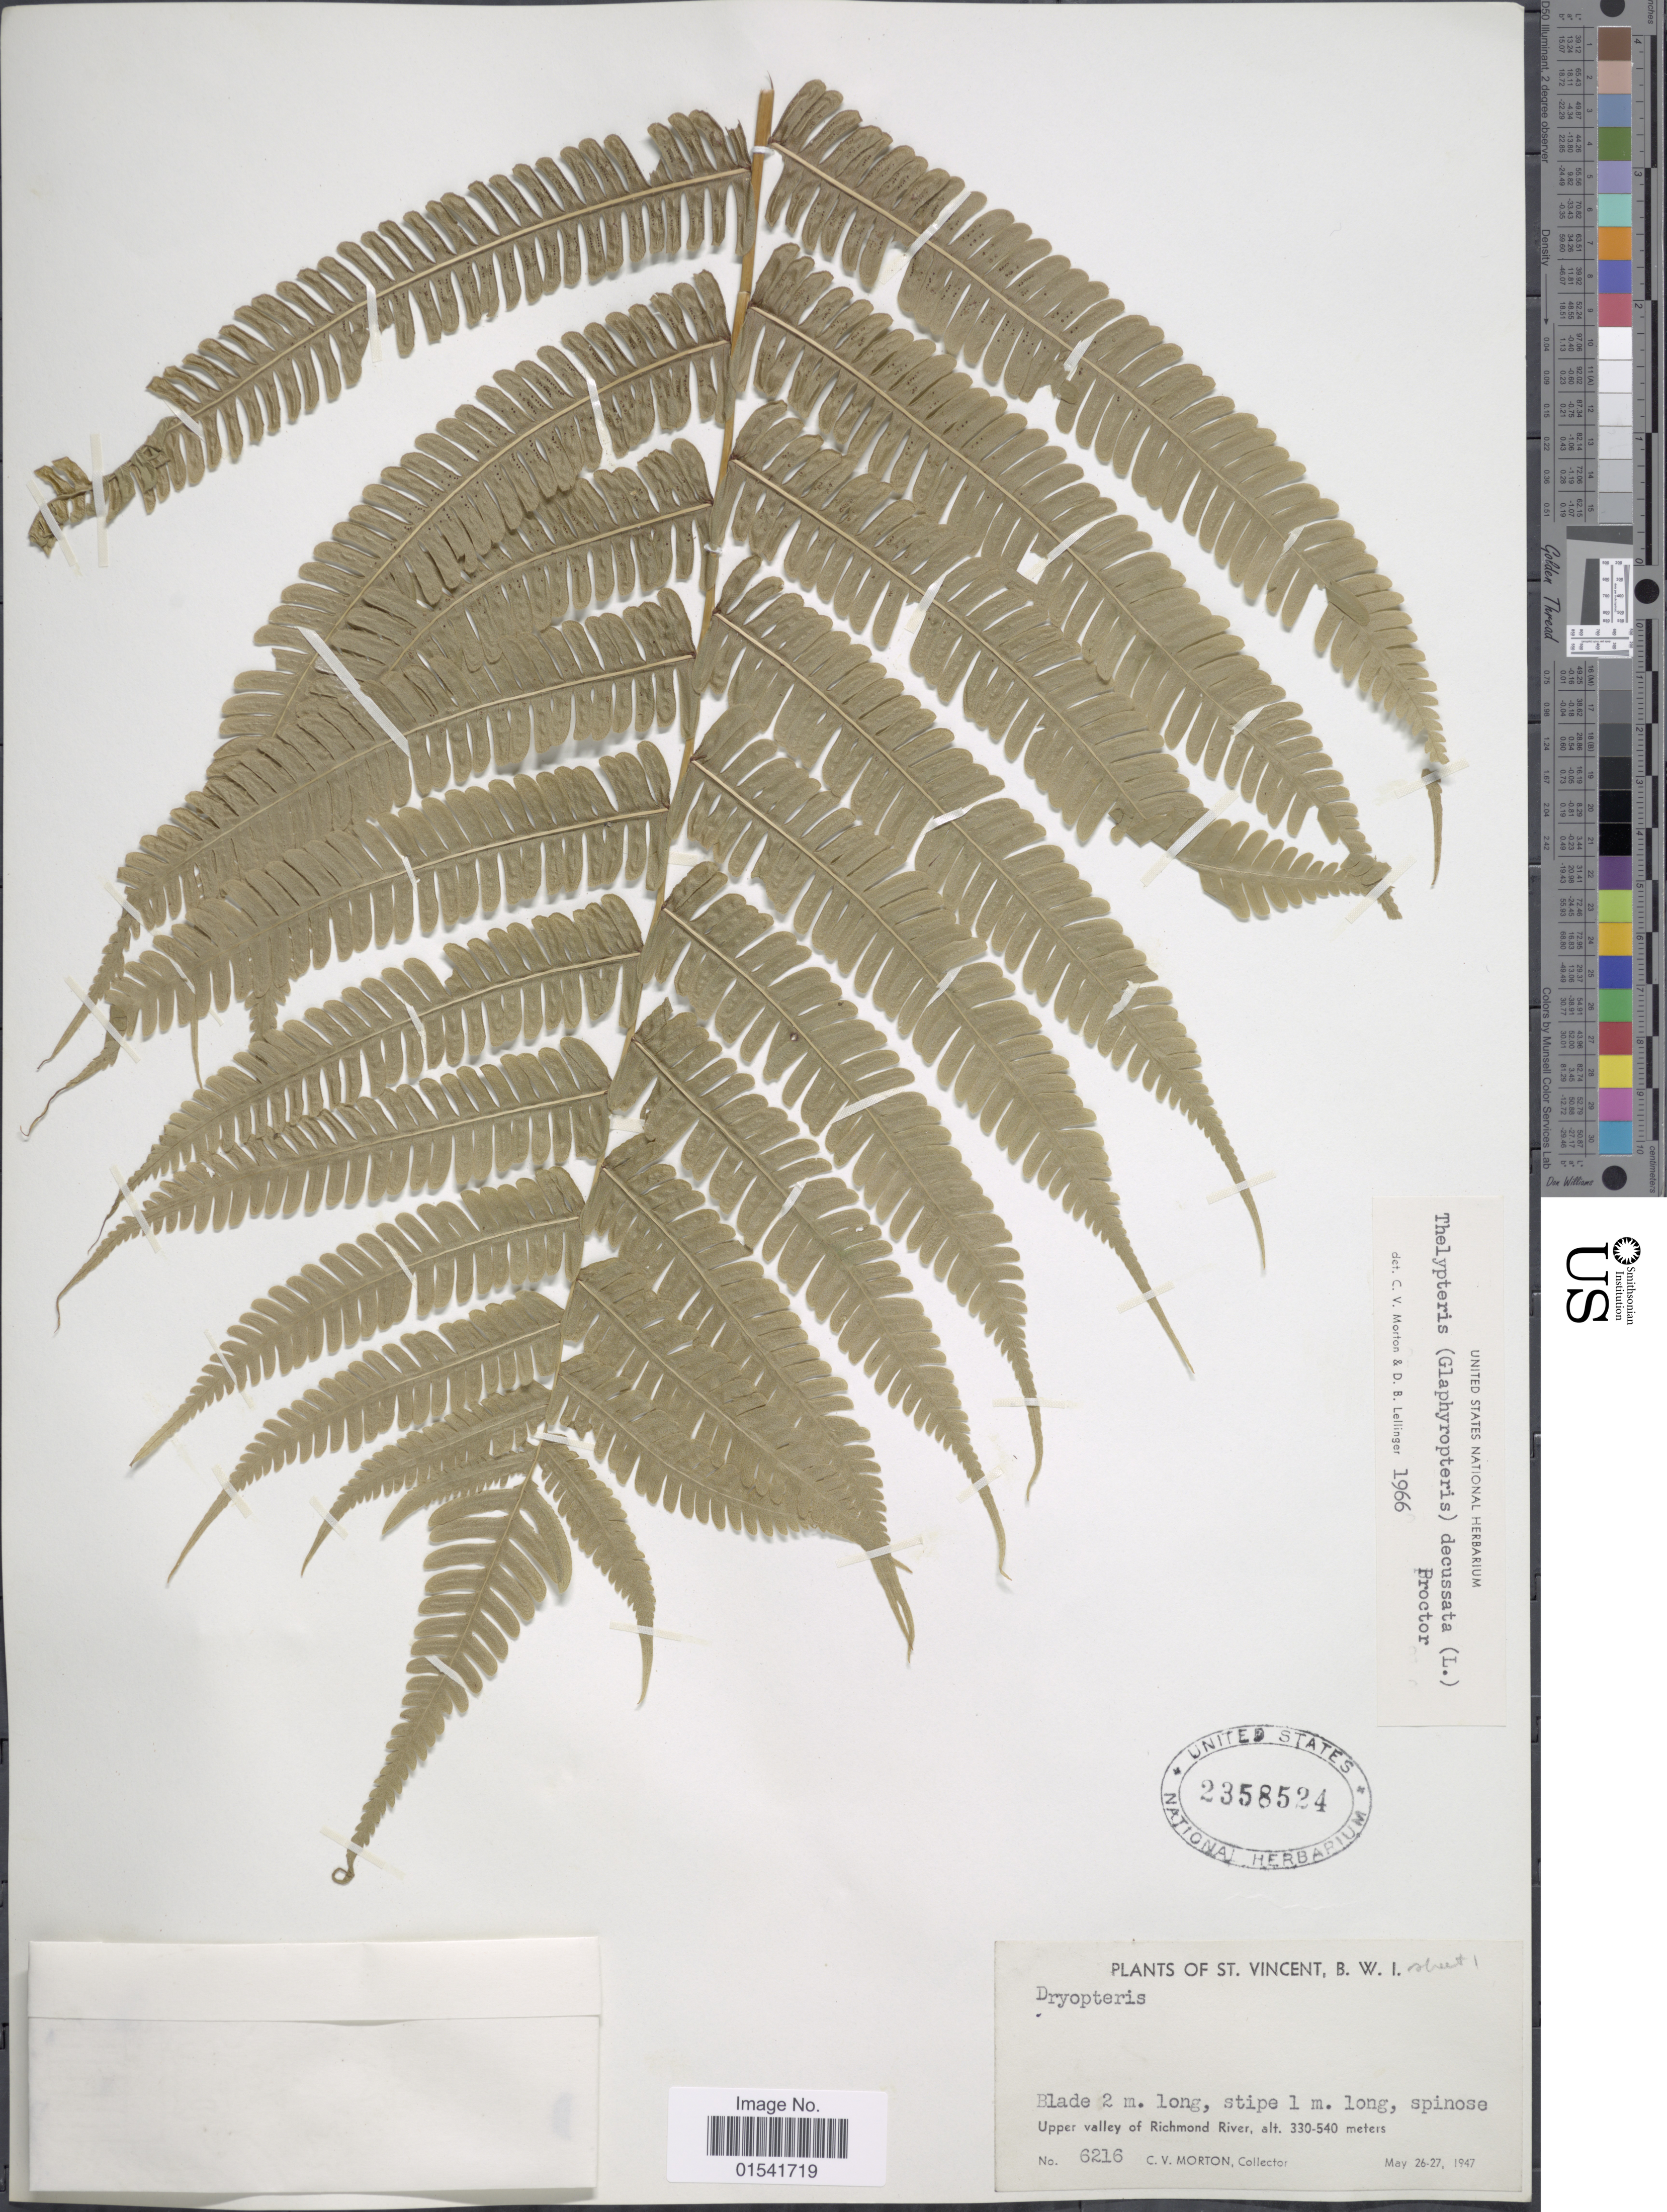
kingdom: Plantae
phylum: Tracheophyta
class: Polypodiopsida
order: Polypodiales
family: Thelypteridaceae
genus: Steiropteris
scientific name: Steiropteris decussata (L.) comb. nov., ined. 2015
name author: (L.)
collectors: C. V. Morton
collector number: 6216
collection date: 1947-05-26/1947-05-27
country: St. Vincent - Grenadines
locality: B.W.I., Upper valley of Richmond River, St. Vincent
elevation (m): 330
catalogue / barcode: US 2358524